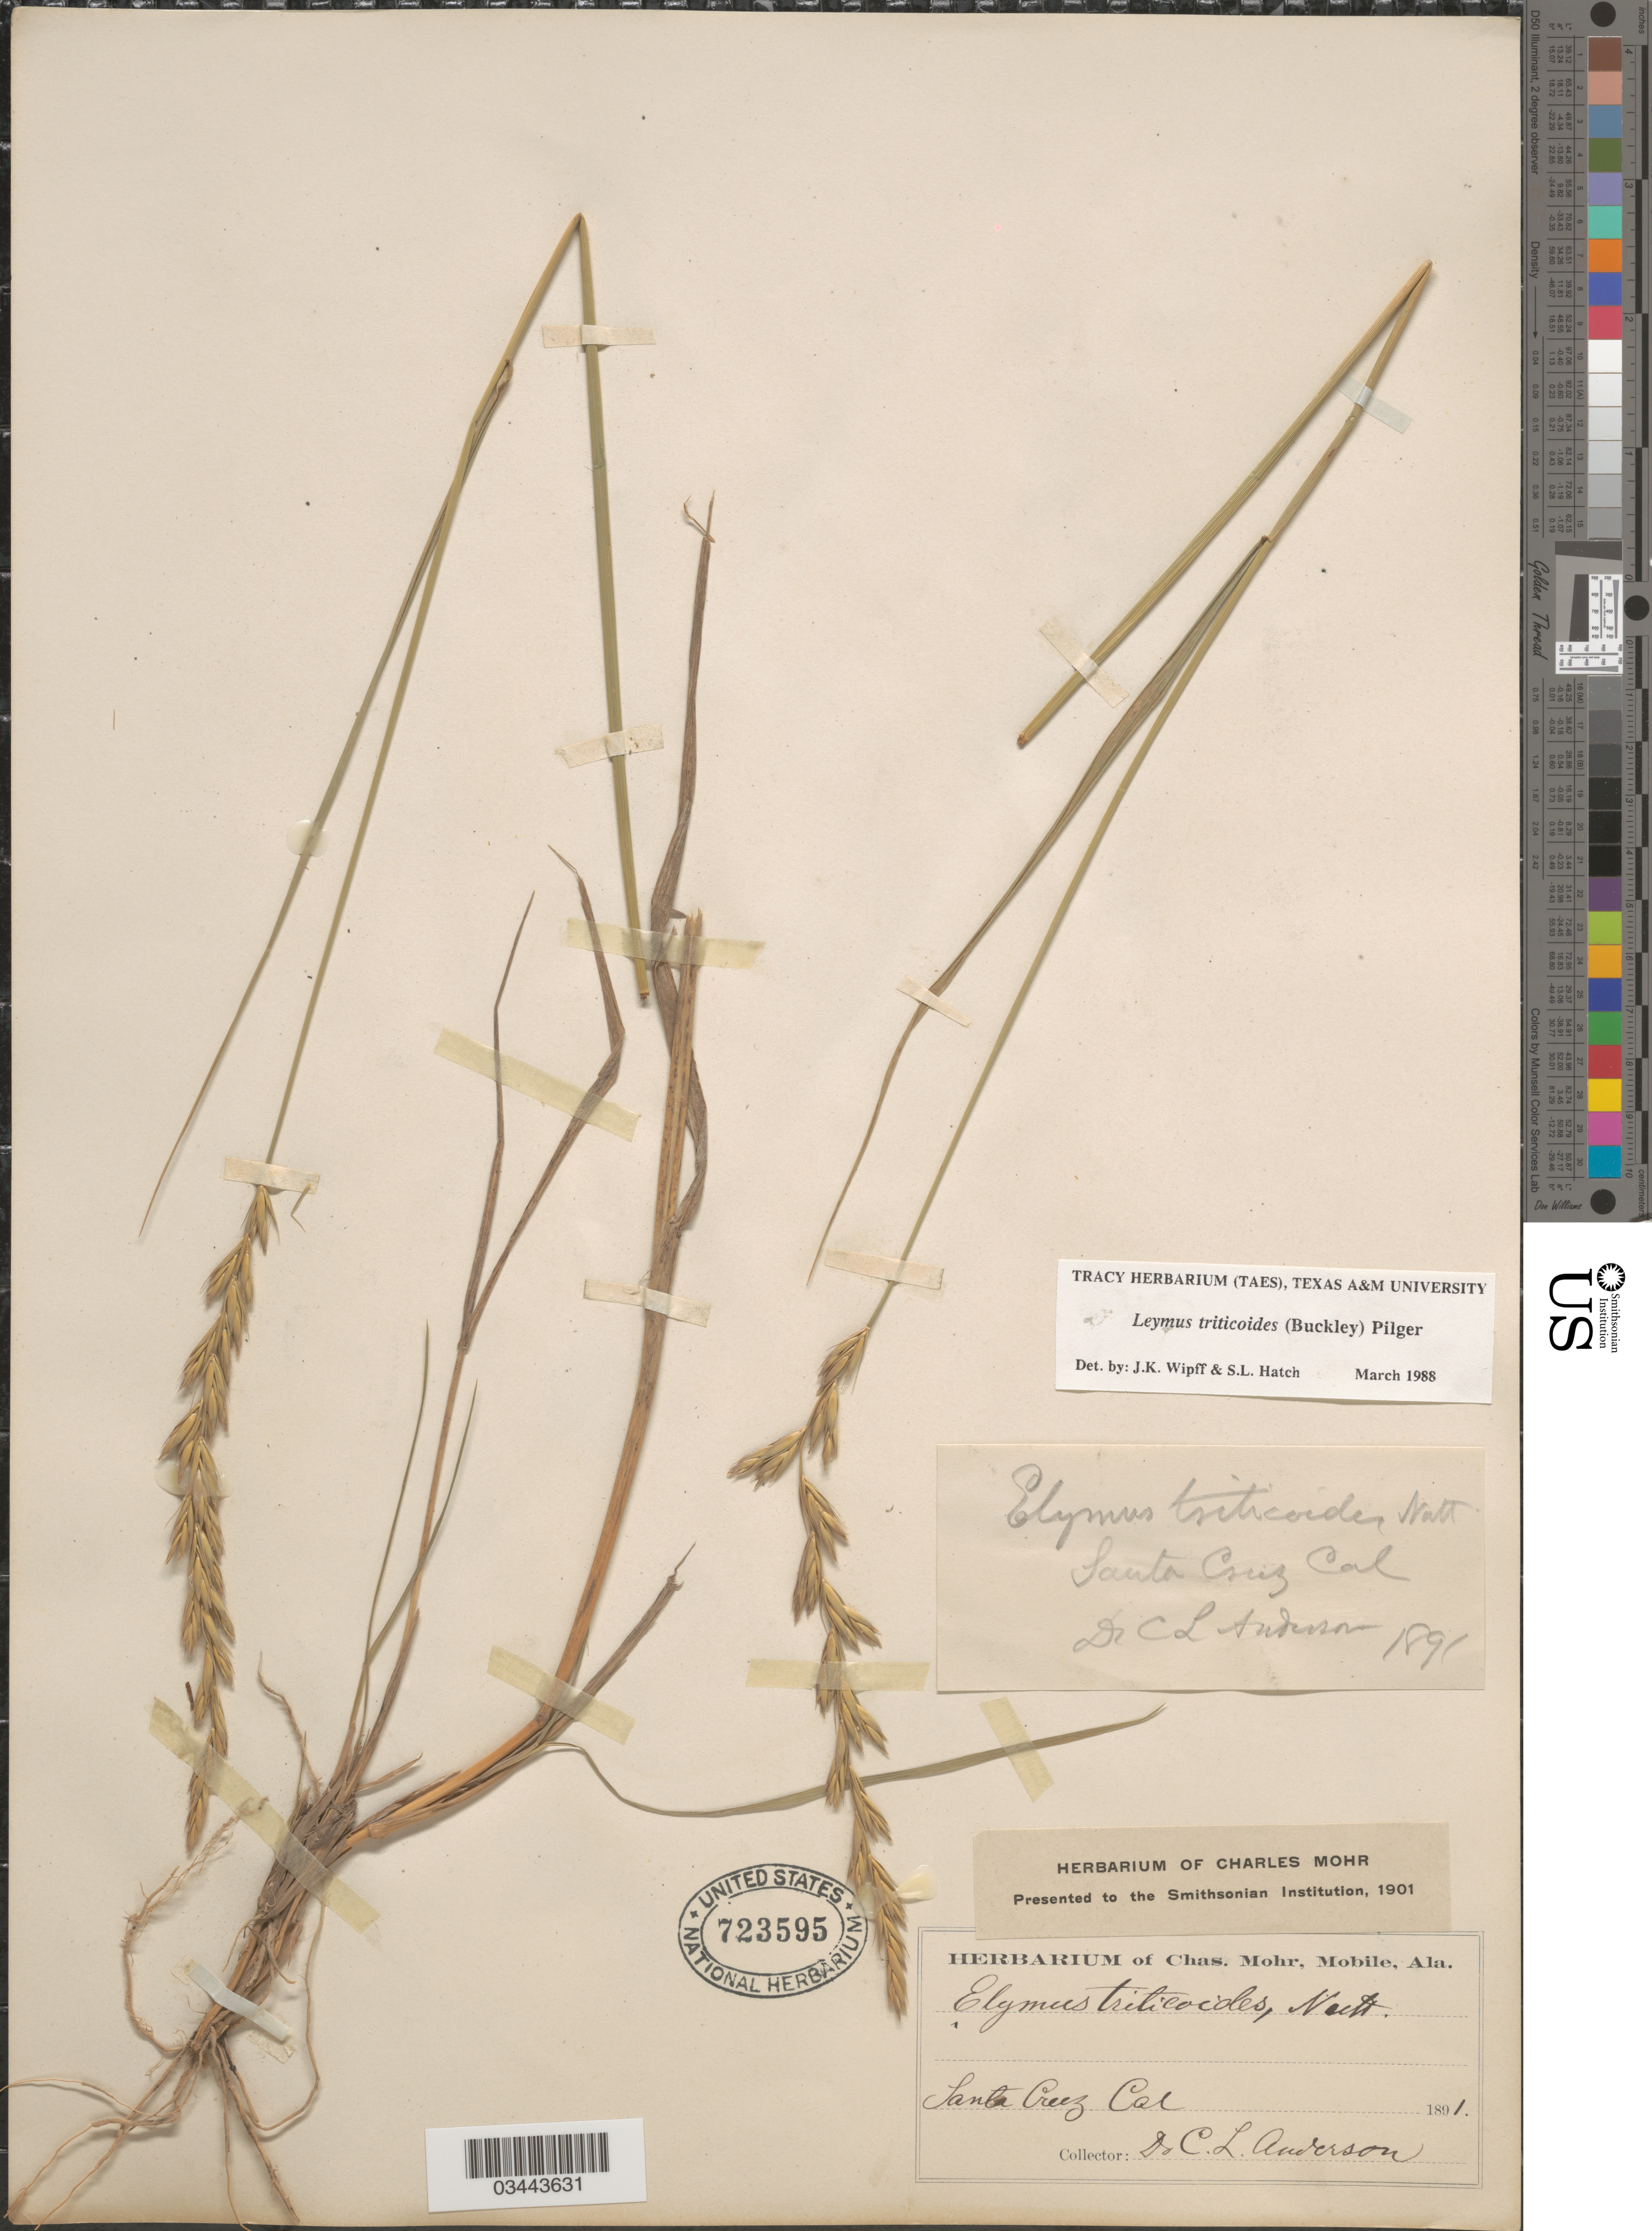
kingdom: Plantae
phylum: Tracheophyta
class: Liliopsida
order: Poales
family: Poaceae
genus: Leymus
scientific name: Leymus triticoides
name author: (Buckley) Pilg.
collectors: C. L. Anderson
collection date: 1891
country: United States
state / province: California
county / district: Santa Cruz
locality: Santa Cruz.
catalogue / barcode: US 723595